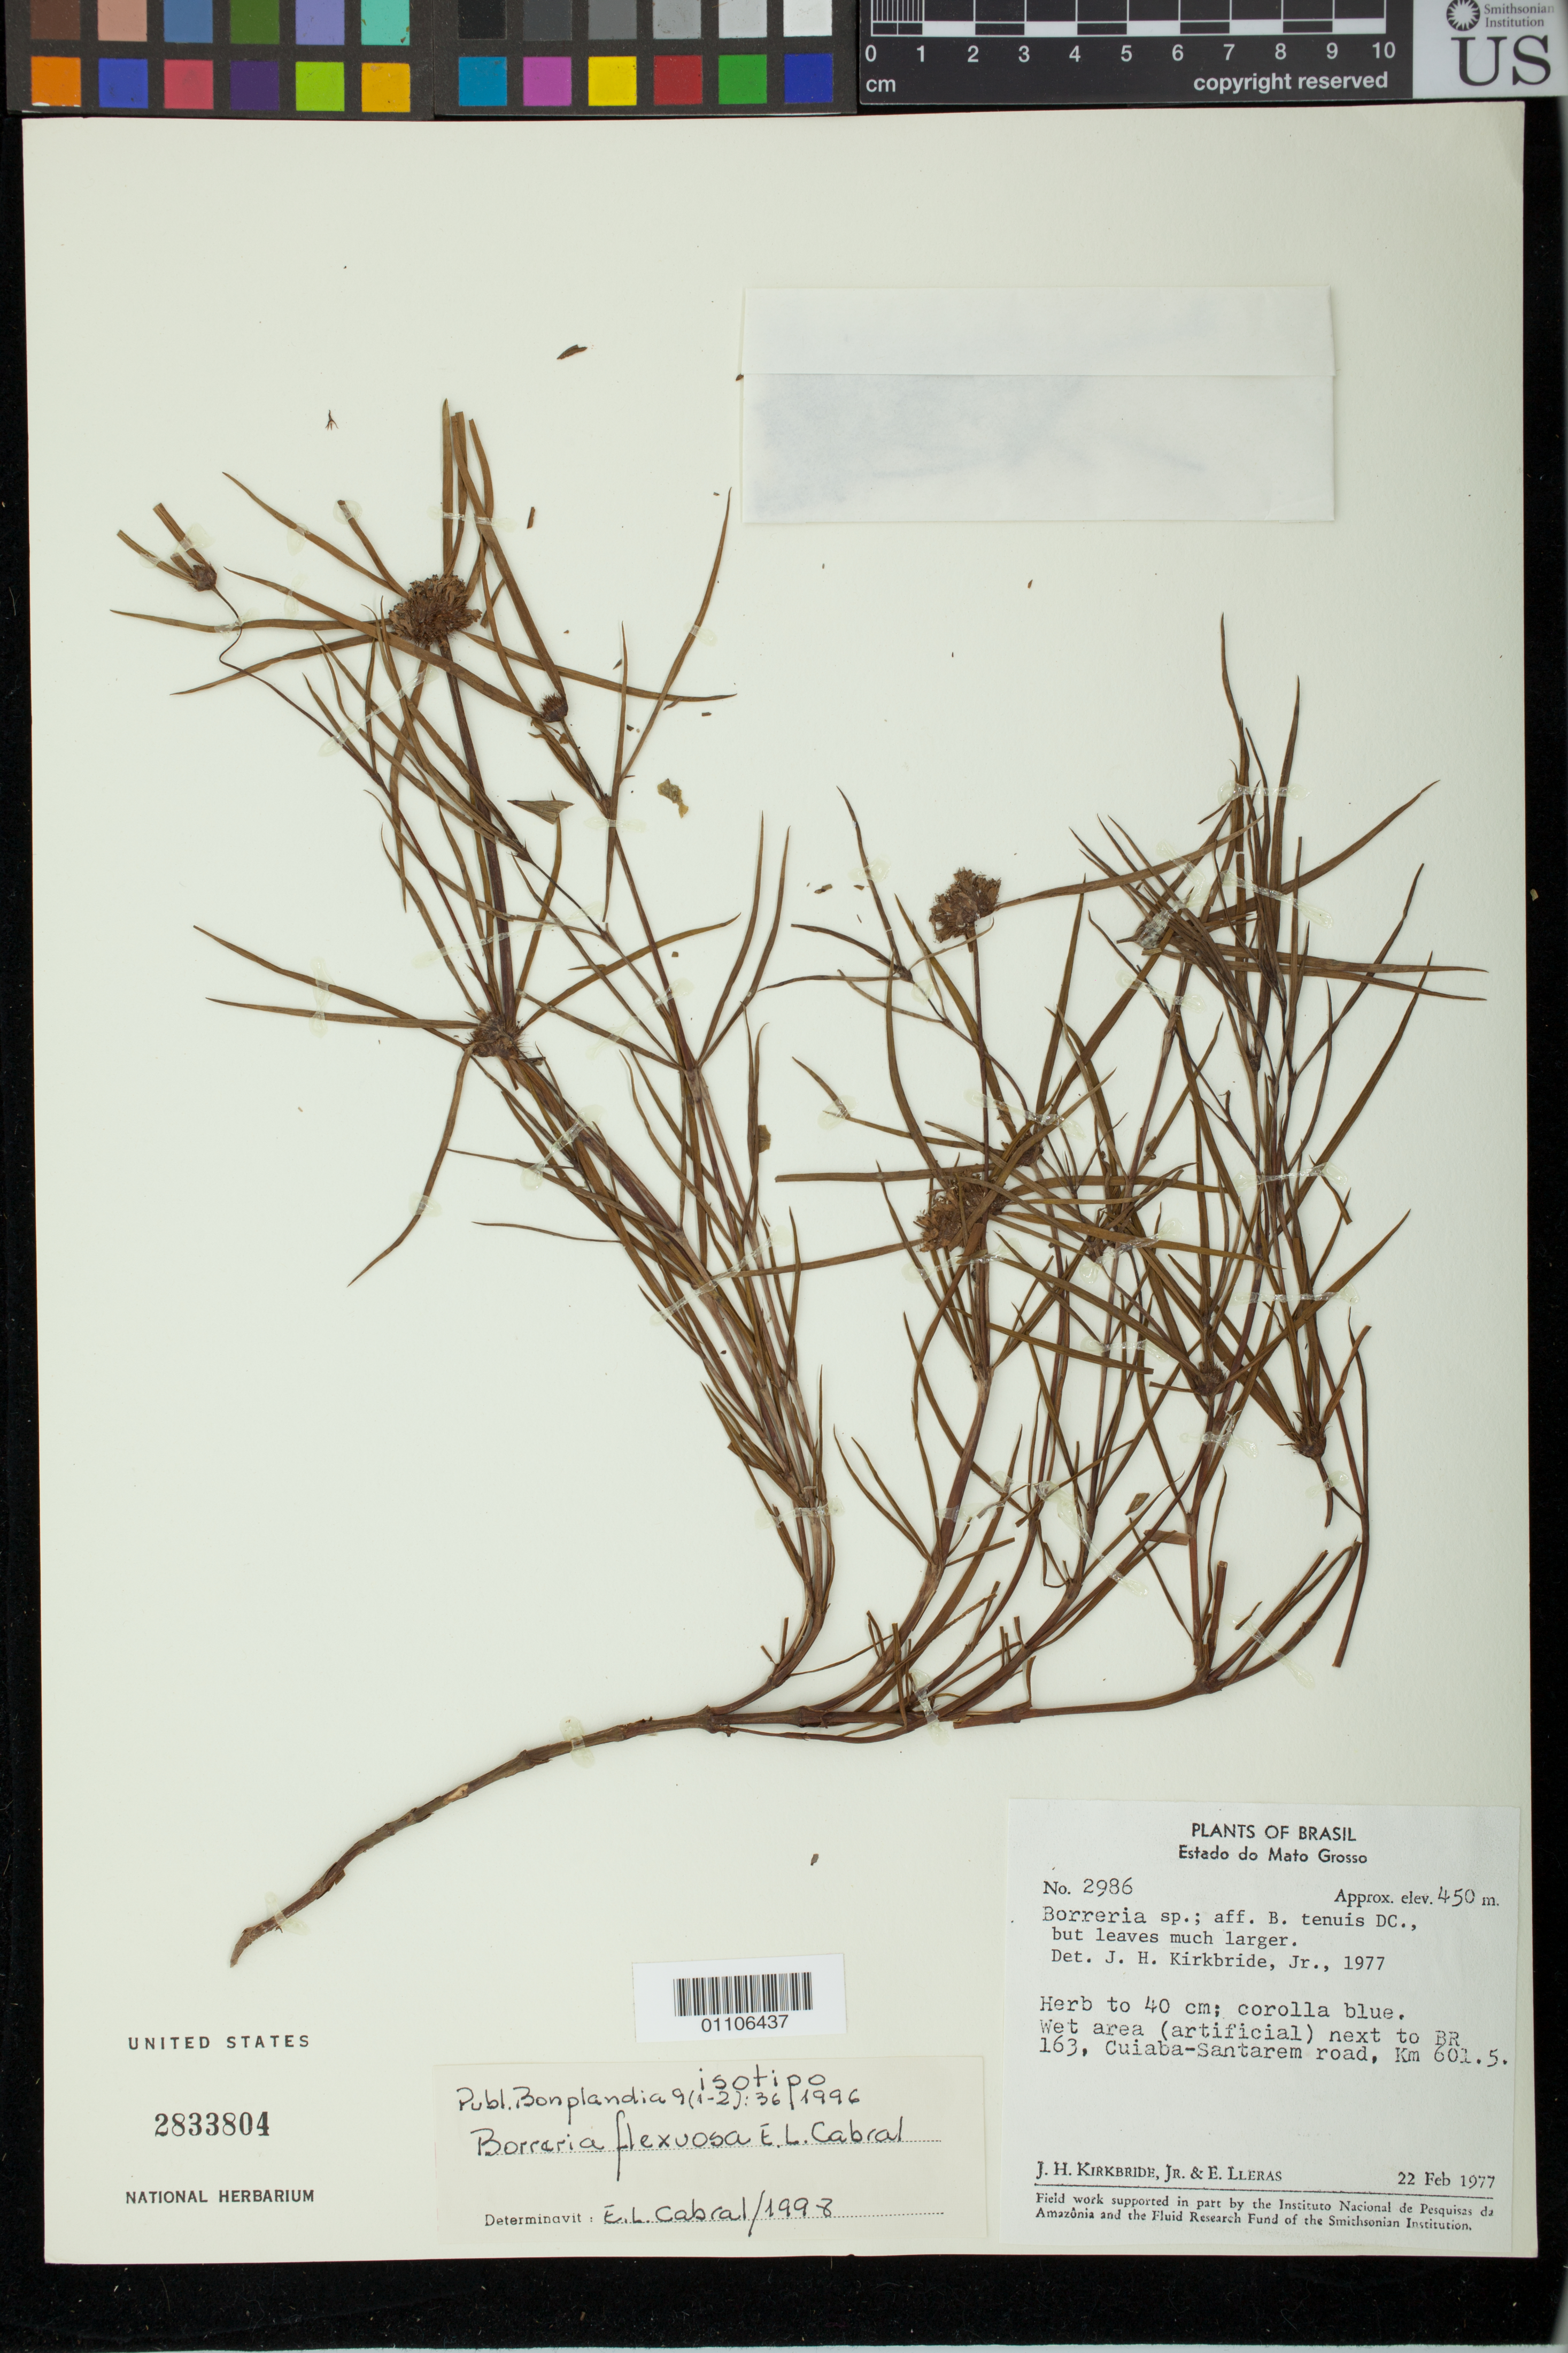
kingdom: Plantae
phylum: Tracheophyta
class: Magnoliopsida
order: Gentianales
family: Rubiaceae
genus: Borreria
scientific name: Borreria flexuosa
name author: E.L. Cabral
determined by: Cabral, E. L.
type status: Isotype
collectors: J. H. Kirkbride & E. Lleras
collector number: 2986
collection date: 1977-02-22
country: Brazil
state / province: Mato Grosso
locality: Wet area (artificial) next to BR 163, Cuiaba-Santarem road, Km 601.5.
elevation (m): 450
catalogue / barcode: US 2833804